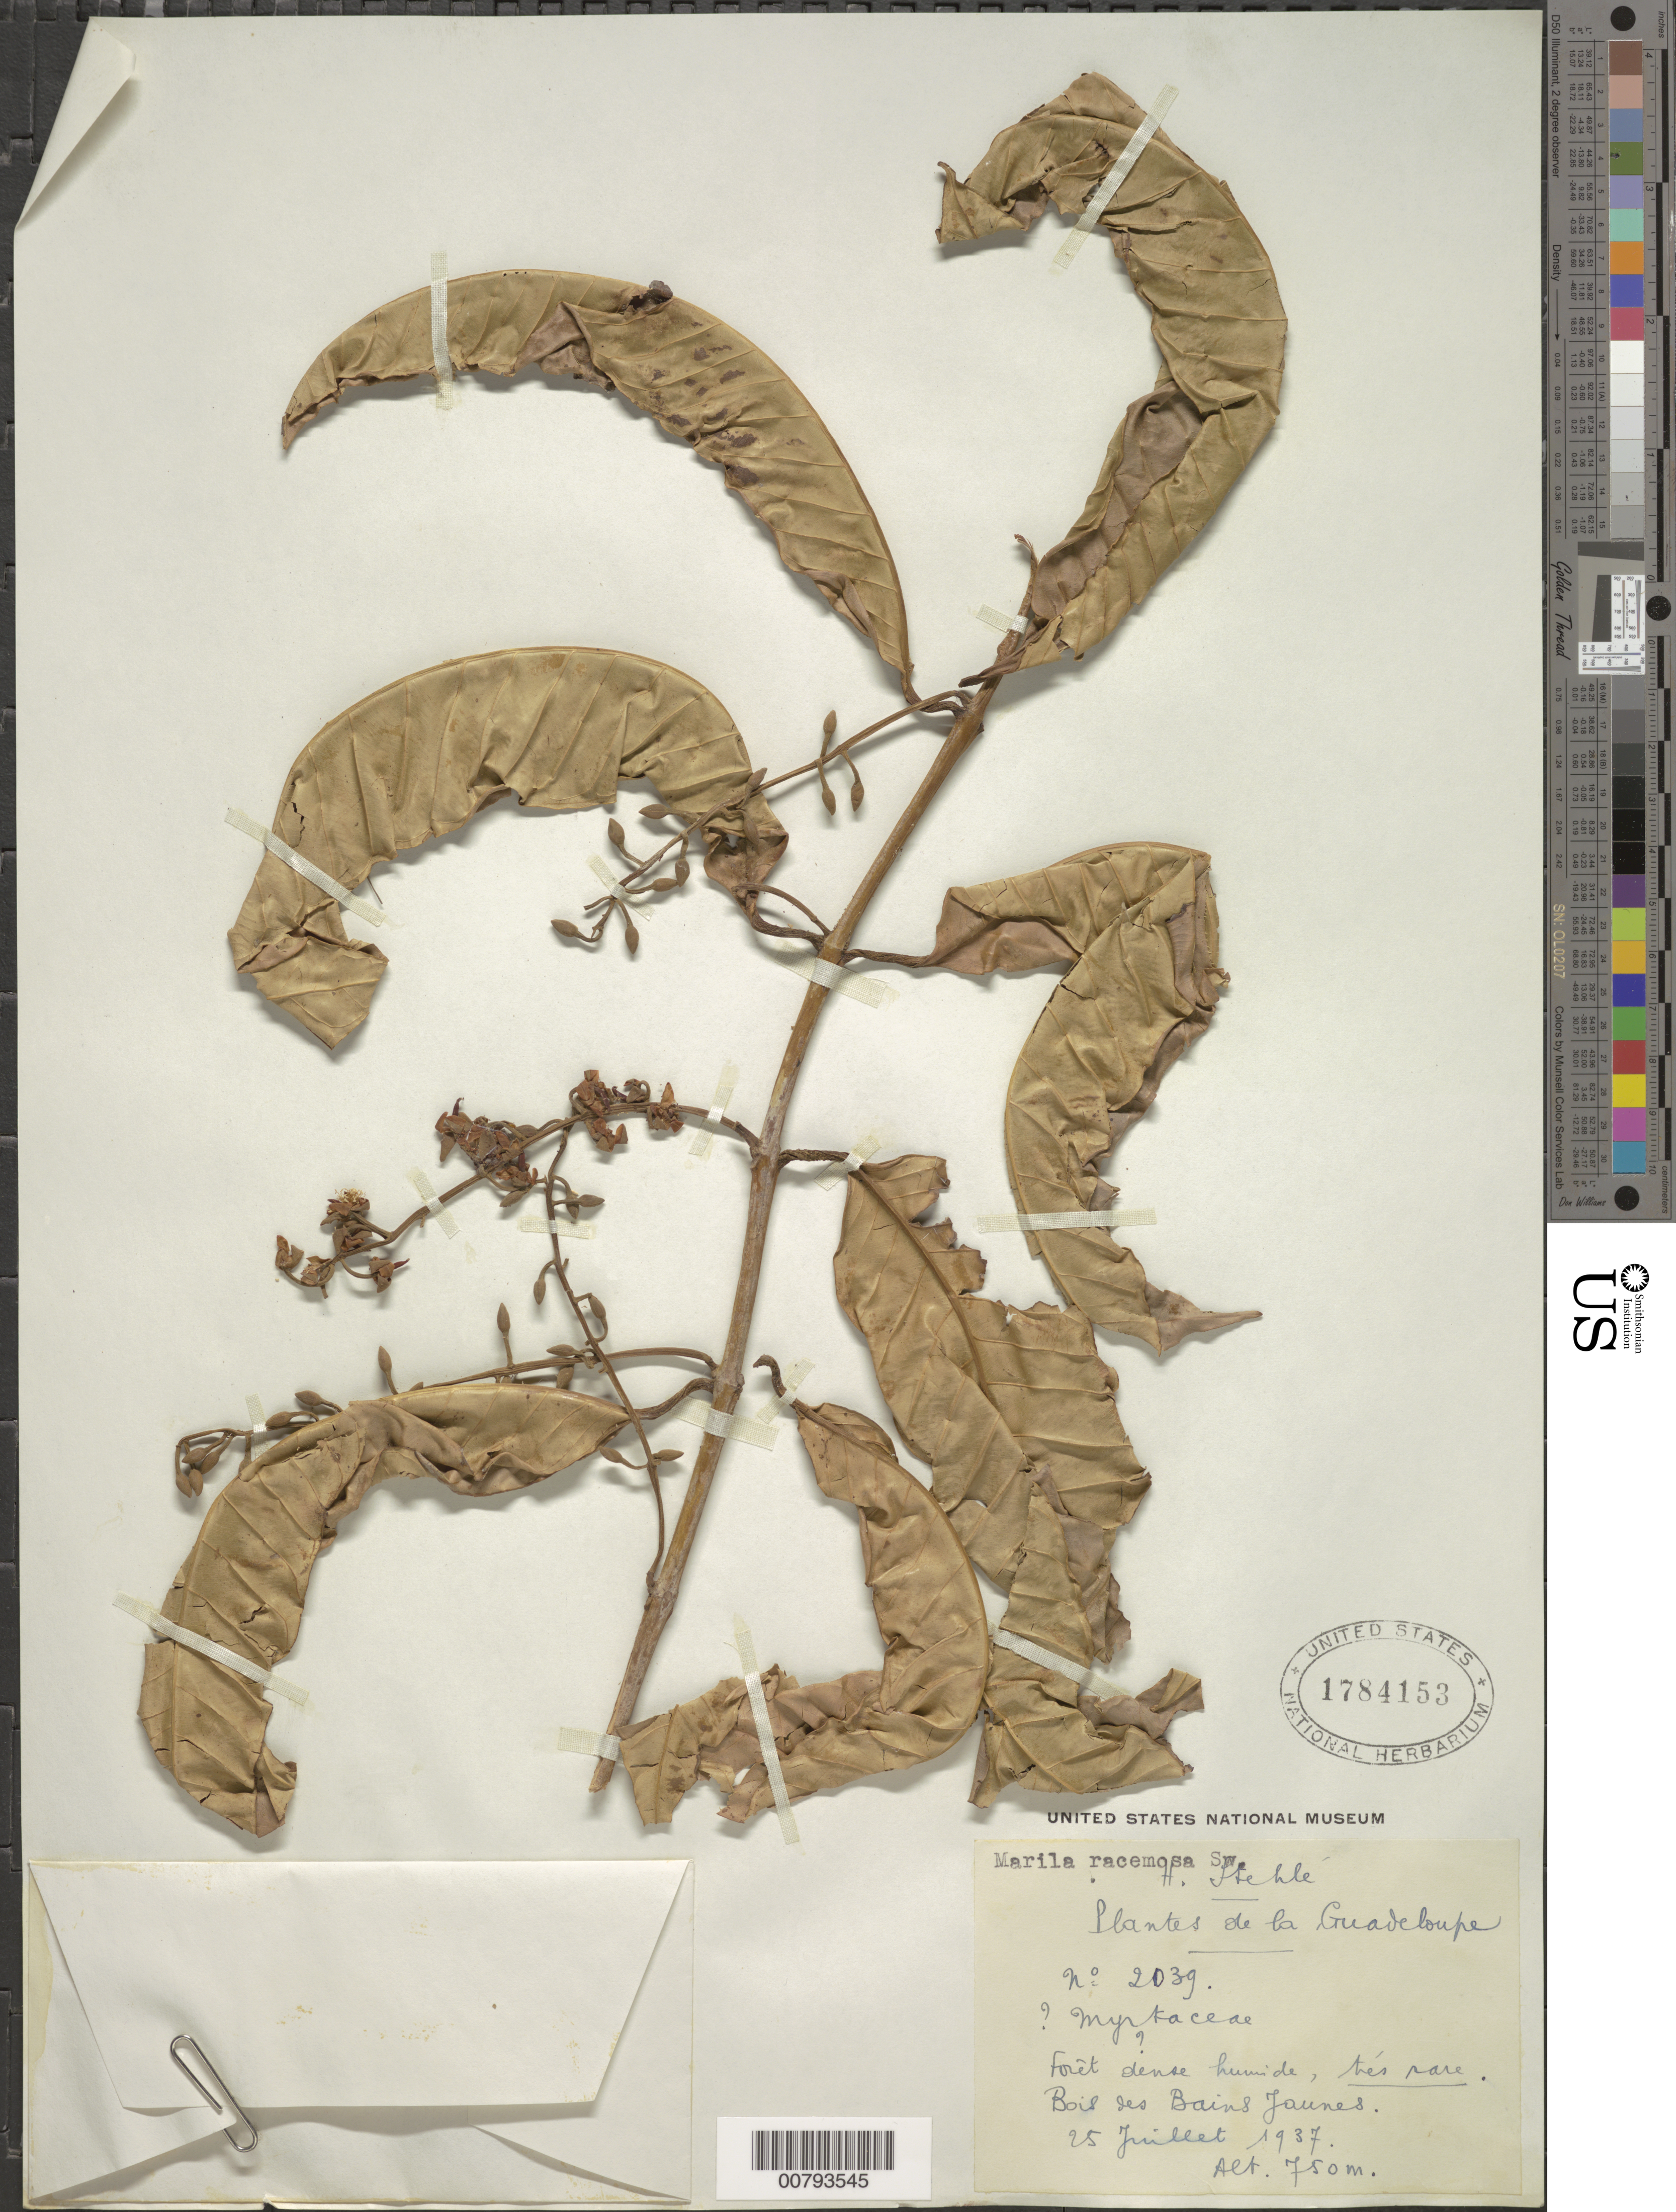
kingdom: Plantae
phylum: Tracheophyta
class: Magnoliopsida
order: Malpighiales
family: Calophyllaceae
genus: Marila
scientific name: Marila racemosa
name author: Sw.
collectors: H. Stehlé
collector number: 2039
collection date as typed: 25 Jul 1937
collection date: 1937-07-25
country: Guadeloupe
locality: Bois des Baines Jaunes.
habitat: Rainforest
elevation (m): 750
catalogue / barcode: US 1784153